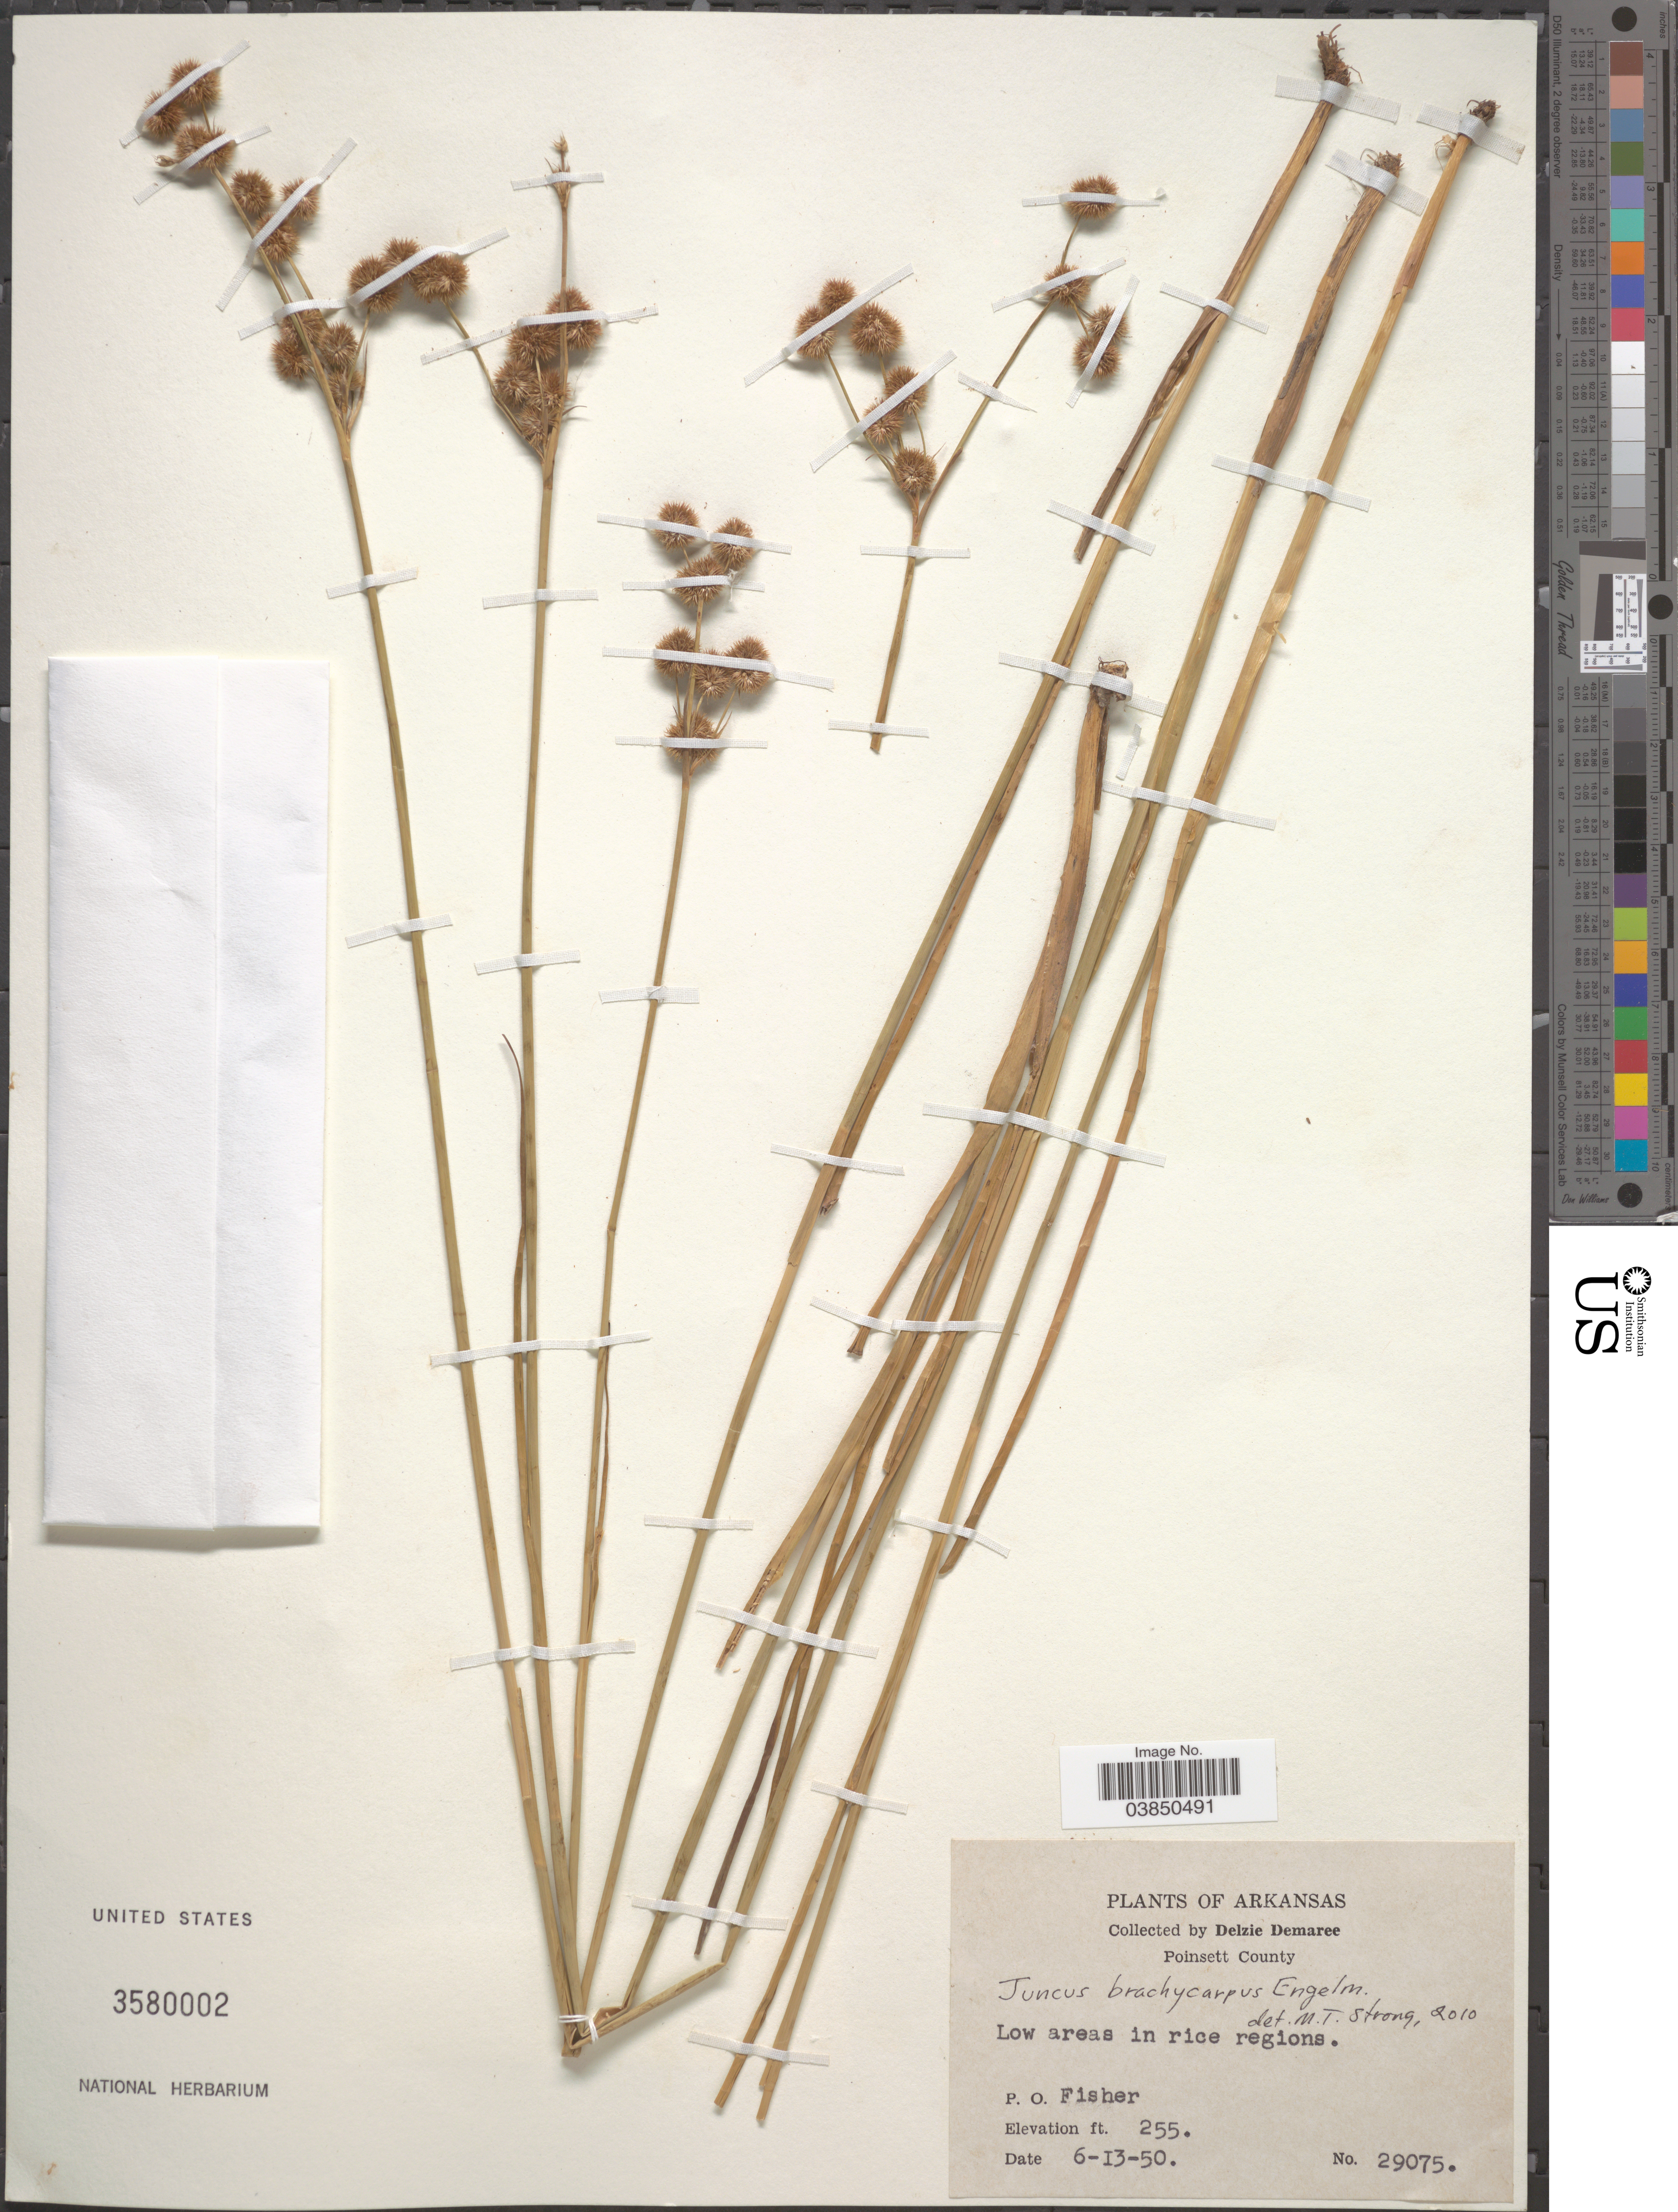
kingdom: Plantae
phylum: Tracheophyta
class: Liliopsida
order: Poales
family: Juncaceae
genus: Juncus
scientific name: Juncus brachycarpus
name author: Engelm.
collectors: D. Demaree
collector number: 29075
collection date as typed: Transcribed d/m/y: 13/6/50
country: United States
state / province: Arkansas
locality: Poinsett County. Low areas in rice regions. P.O. Fisher.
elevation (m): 78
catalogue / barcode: US 3580002